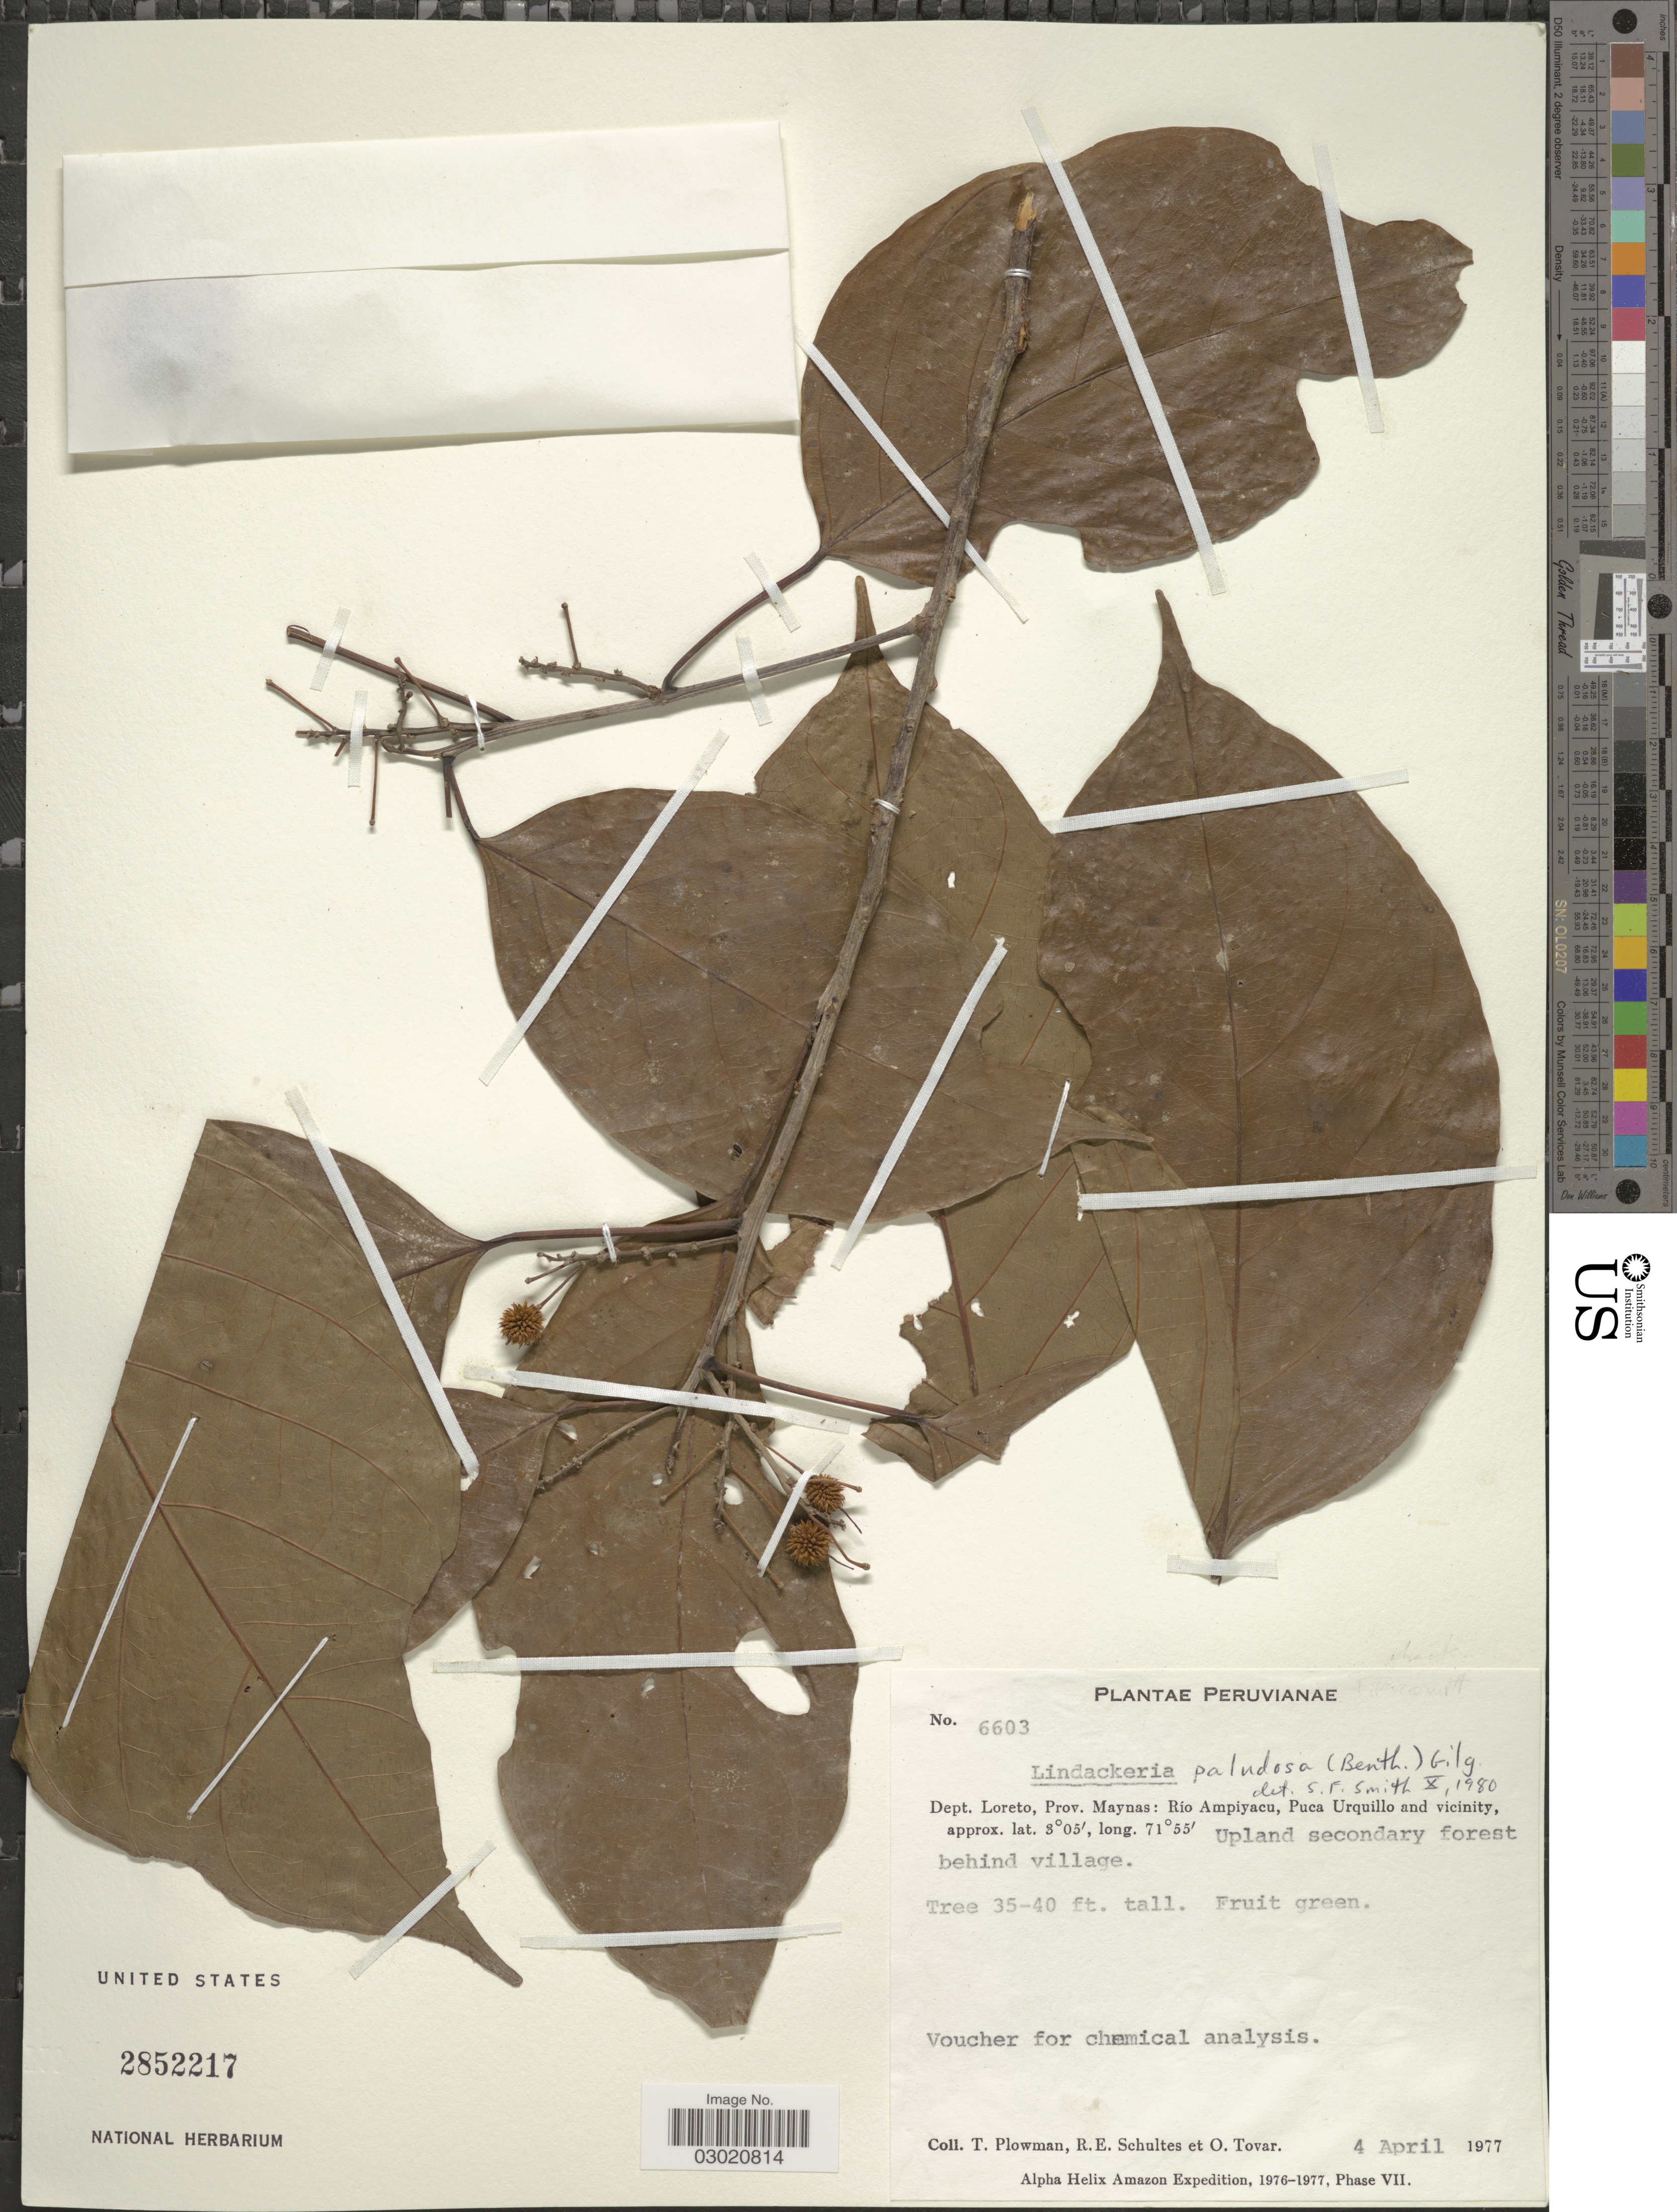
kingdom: Plantae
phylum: Tracheophyta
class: Magnoliopsida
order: Malpighiales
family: Achariaceae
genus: Lindackeria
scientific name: Lindackeria paludosa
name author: (Benth.) Gilg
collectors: T. Plowman, R. E. Schultes & Ó. Tovar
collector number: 6603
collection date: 1977-04-04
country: Peru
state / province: Loreto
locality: Dept. Loreto, Prov. Maynas: Río Ampiyacu, Puca Urquillo and vicinity, Upland secondary forest behind village.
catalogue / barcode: US 2852217